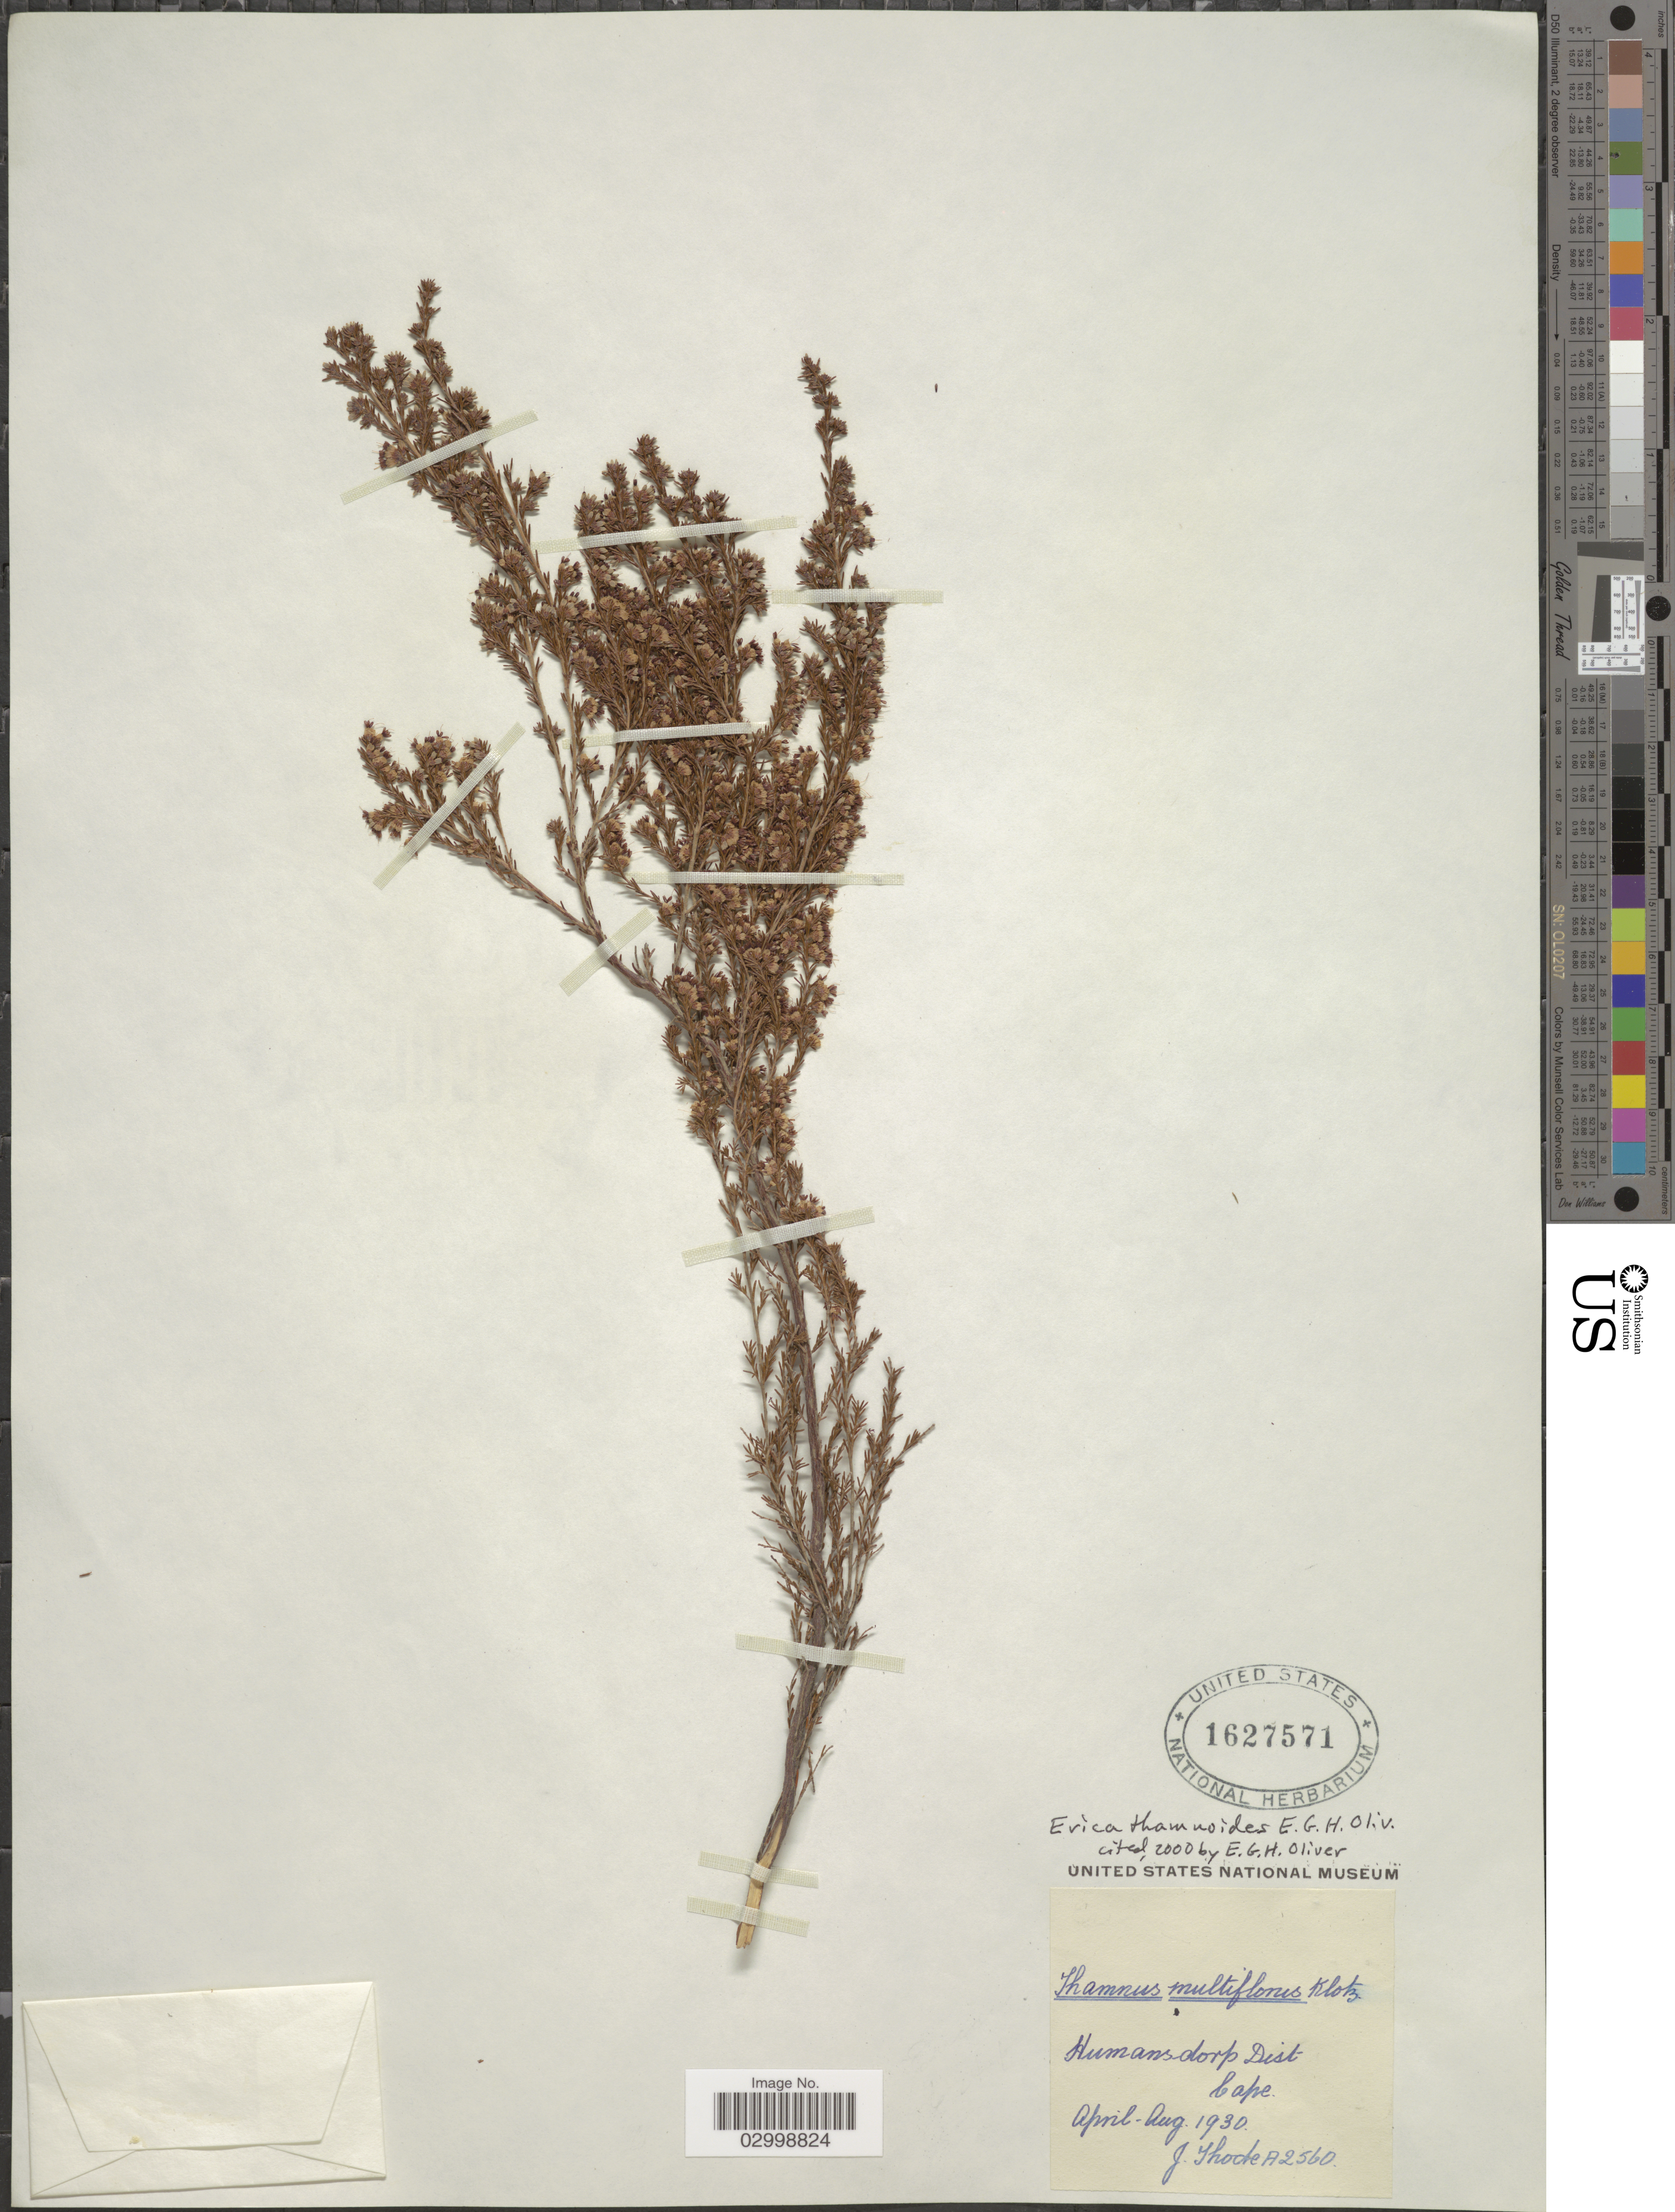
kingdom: Plantae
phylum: Tracheophyta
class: Magnoliopsida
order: Ericales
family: Ericaceae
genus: Erica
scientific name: Erica thamnoides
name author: E.G.H. Oliv.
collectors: J. Thode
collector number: A2560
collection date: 1930-04/1930-08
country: South Africa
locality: Humansdorp Dist. Cape.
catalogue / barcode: US 1627571